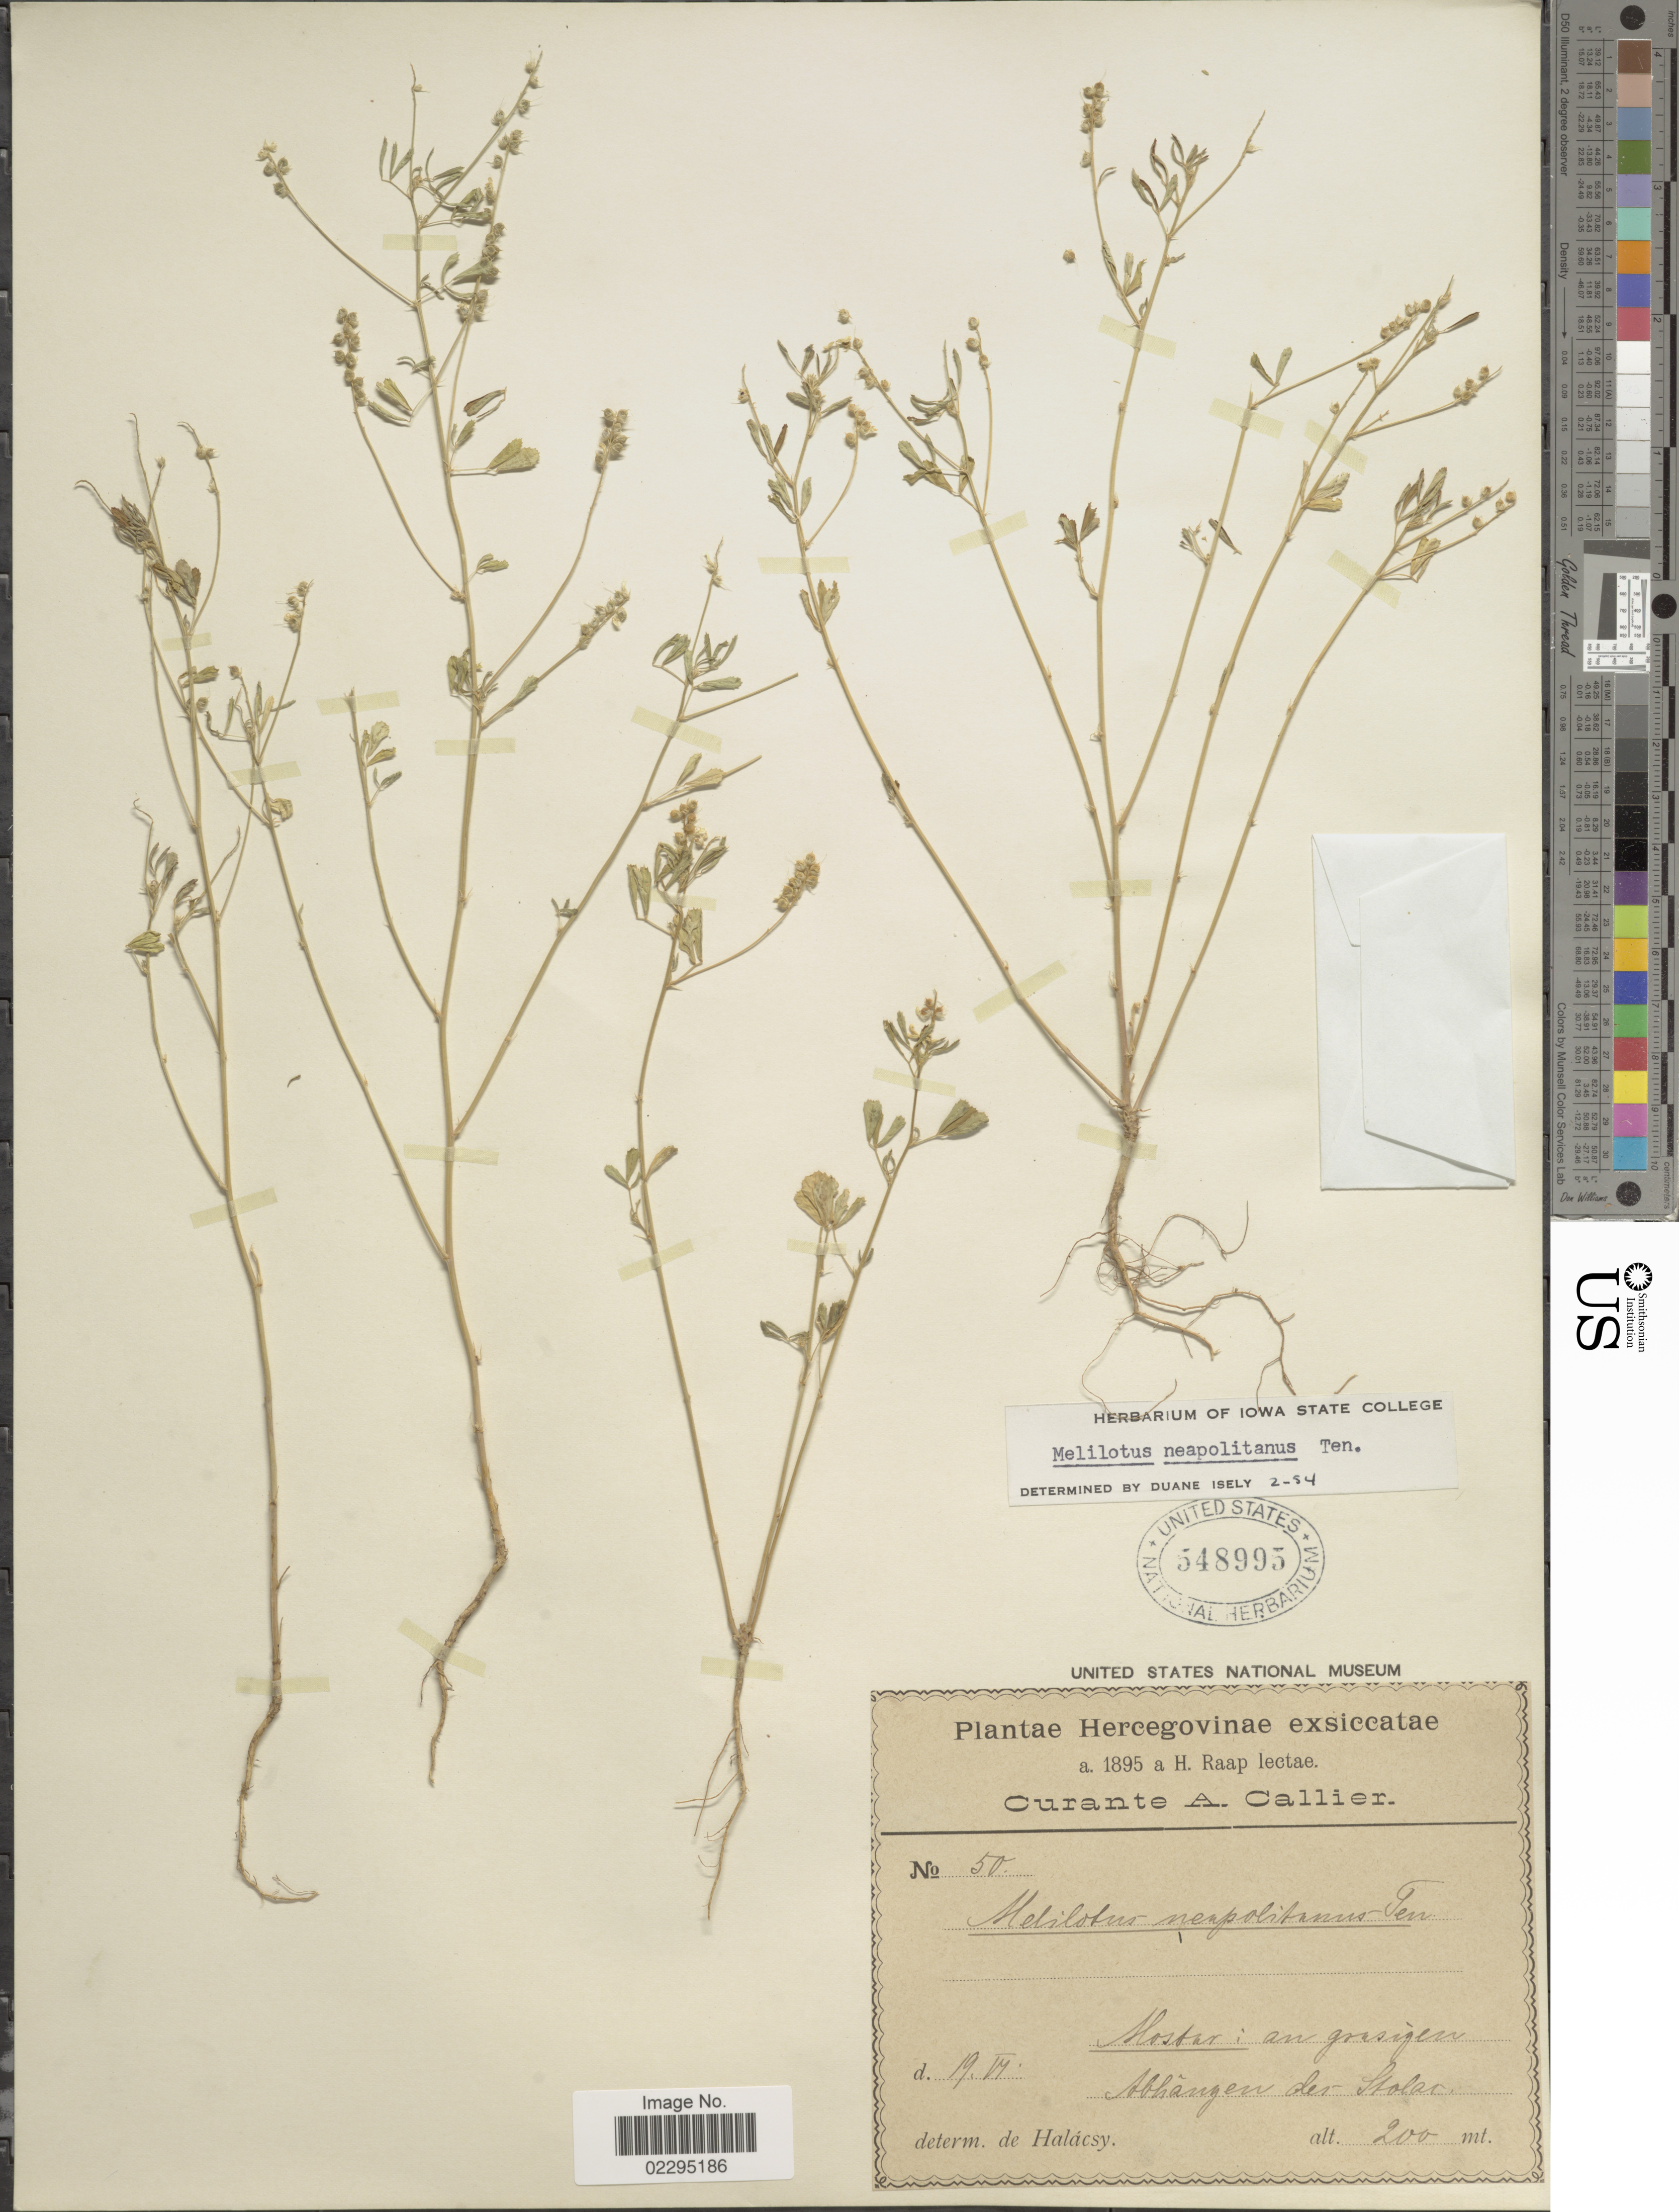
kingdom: Plantae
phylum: Tracheophyta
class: Magnoliopsida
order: Fabales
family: Fabaceae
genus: Melilotus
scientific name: Melilotus neapolitana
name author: Ten.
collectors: H. Raap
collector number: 50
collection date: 1895-06-19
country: Bosnia and Herzegovina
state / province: Federation of B&H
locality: Hercegovoniae, Mostar: an grasigen Abhingen der Stolac [interpreted].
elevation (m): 200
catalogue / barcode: US 548995